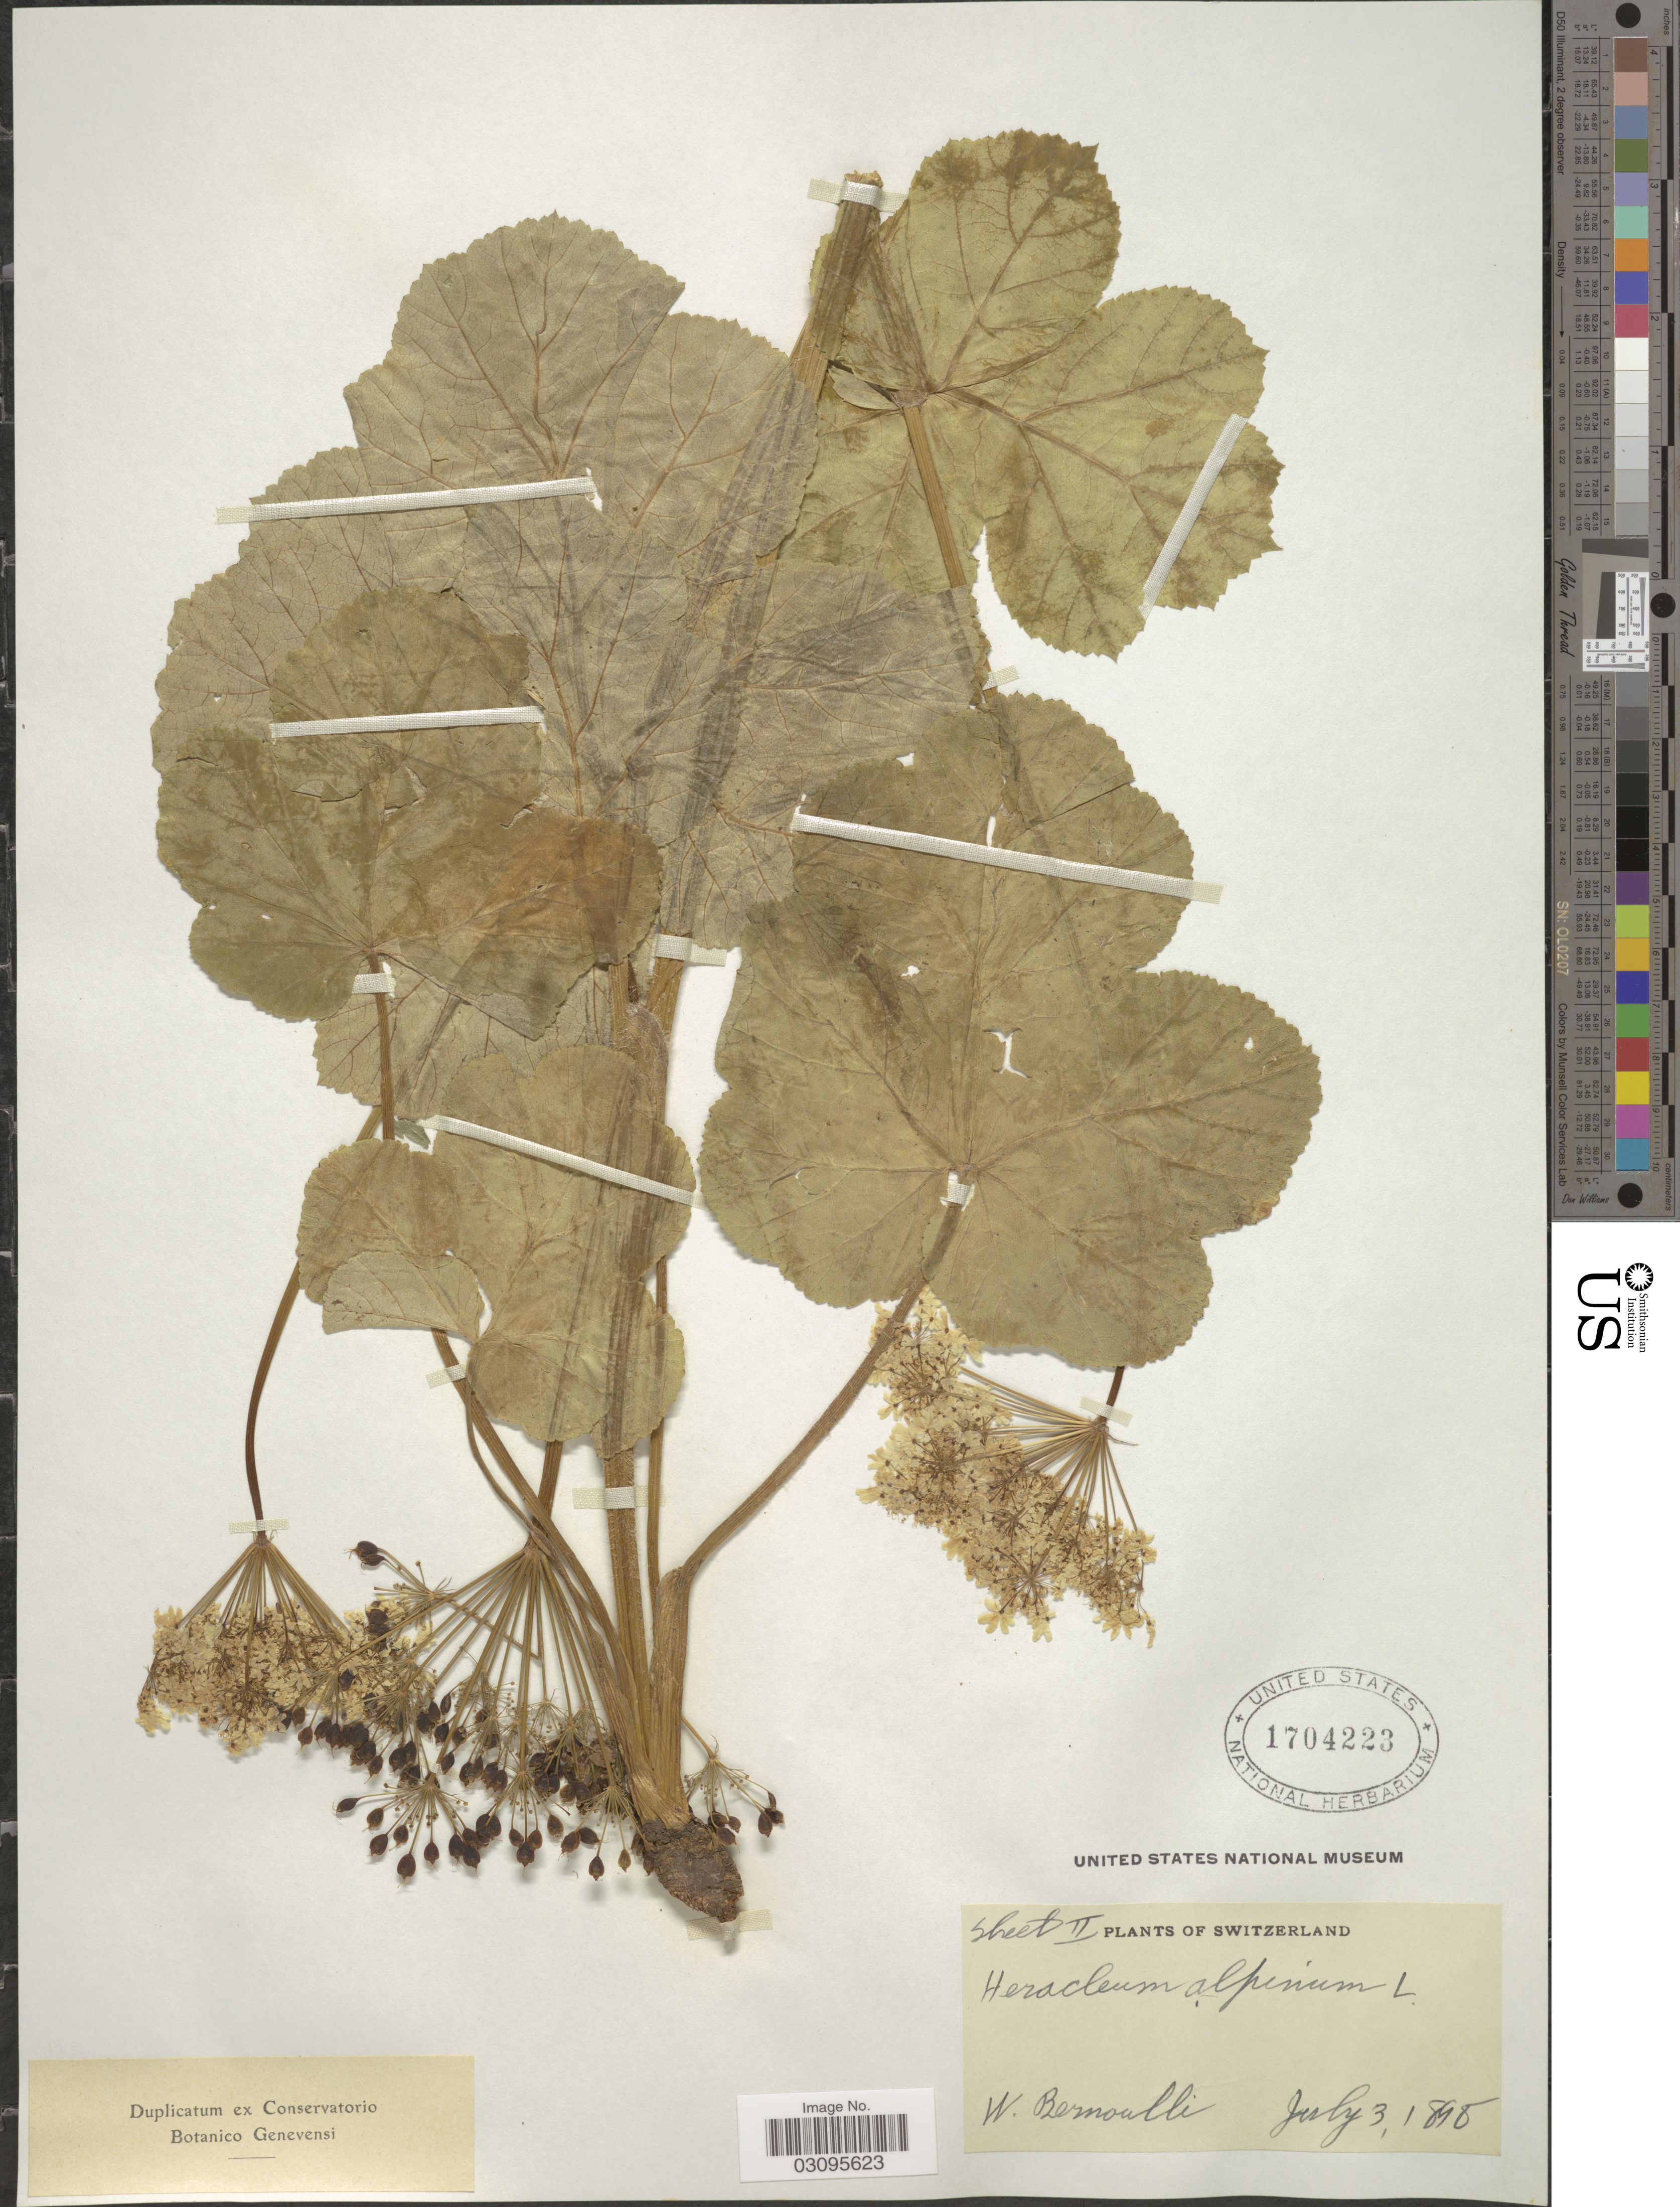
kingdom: Plantae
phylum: Tracheophyta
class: Magnoliopsida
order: Apiales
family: Apiaceae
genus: Heracleum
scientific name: Heracleum alpinum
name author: L.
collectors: W. Bernoulli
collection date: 1898-07-03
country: Switzerland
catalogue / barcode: US 1704223